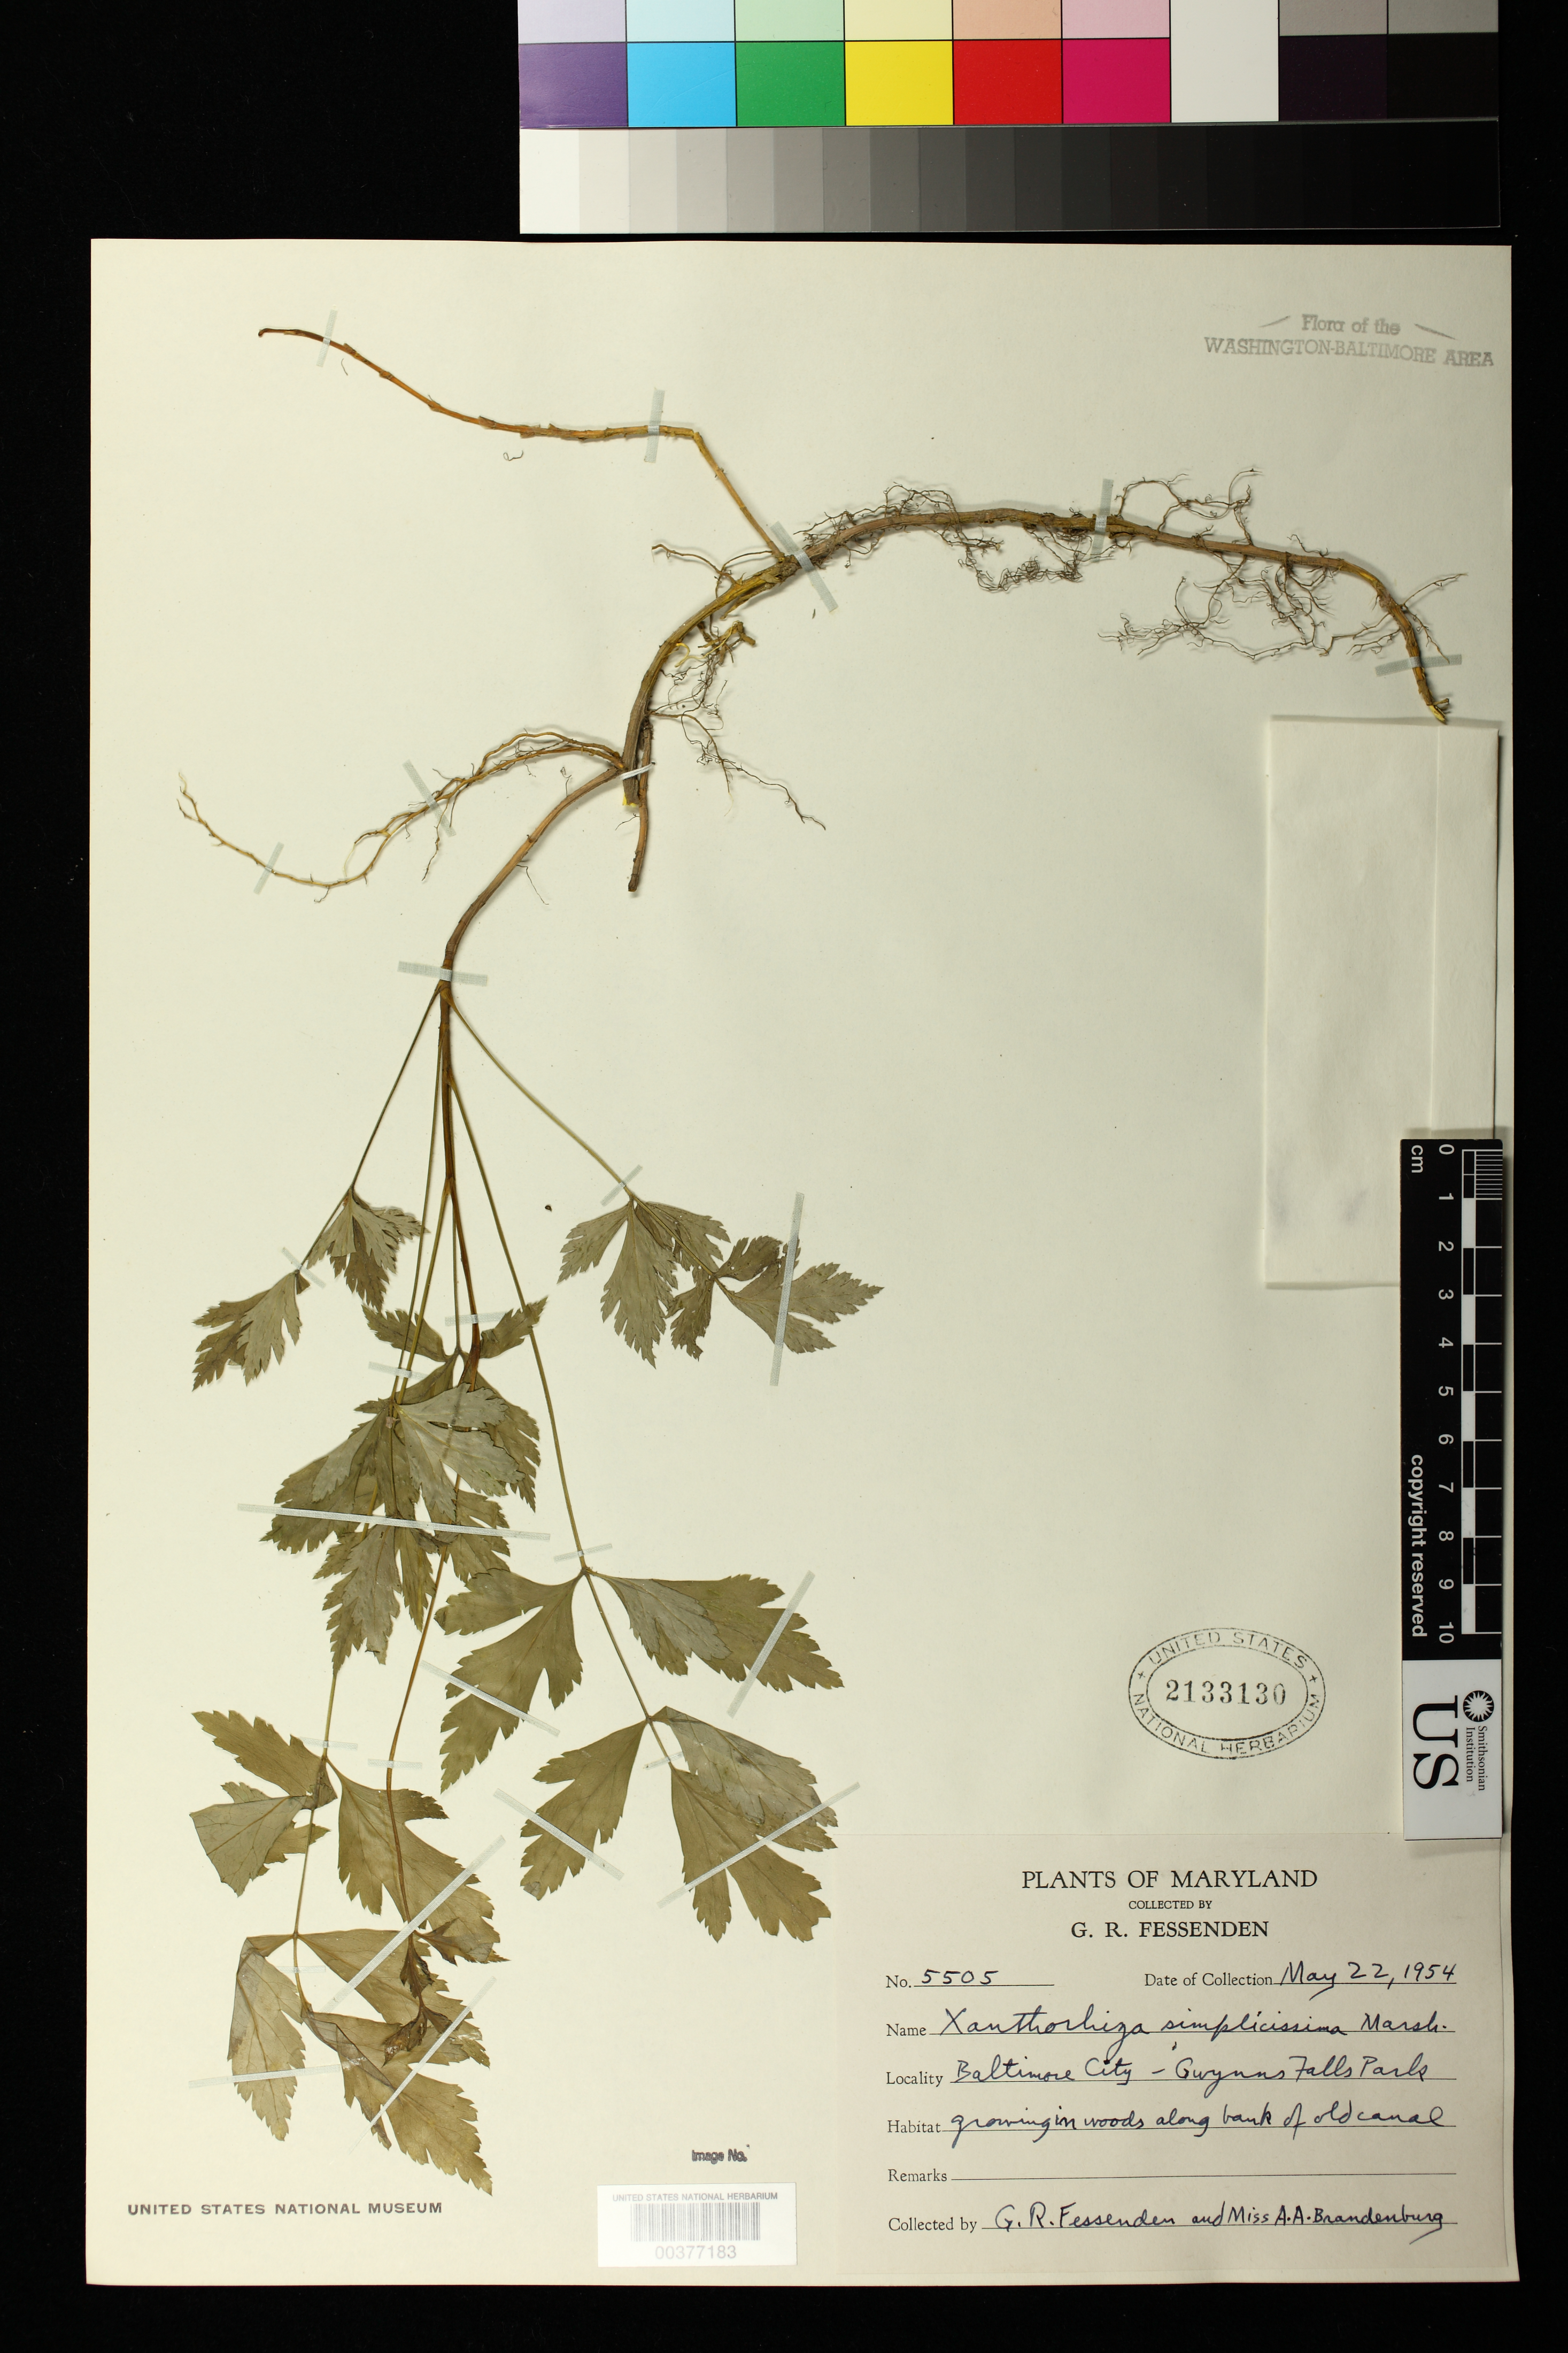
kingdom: Plantae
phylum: Tracheophyta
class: Magnoliopsida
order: Ranunculales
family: Ranunculaceae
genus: Xanthorhiza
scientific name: Xanthorhiza simplicissima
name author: Marshall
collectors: G. Fessenden & A. Brandenburg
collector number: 5505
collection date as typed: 22 May 1954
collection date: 1954-05-22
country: United States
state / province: Maryland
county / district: Baltimore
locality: Gwynns Falls Park, Baltimore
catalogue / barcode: US 2133130